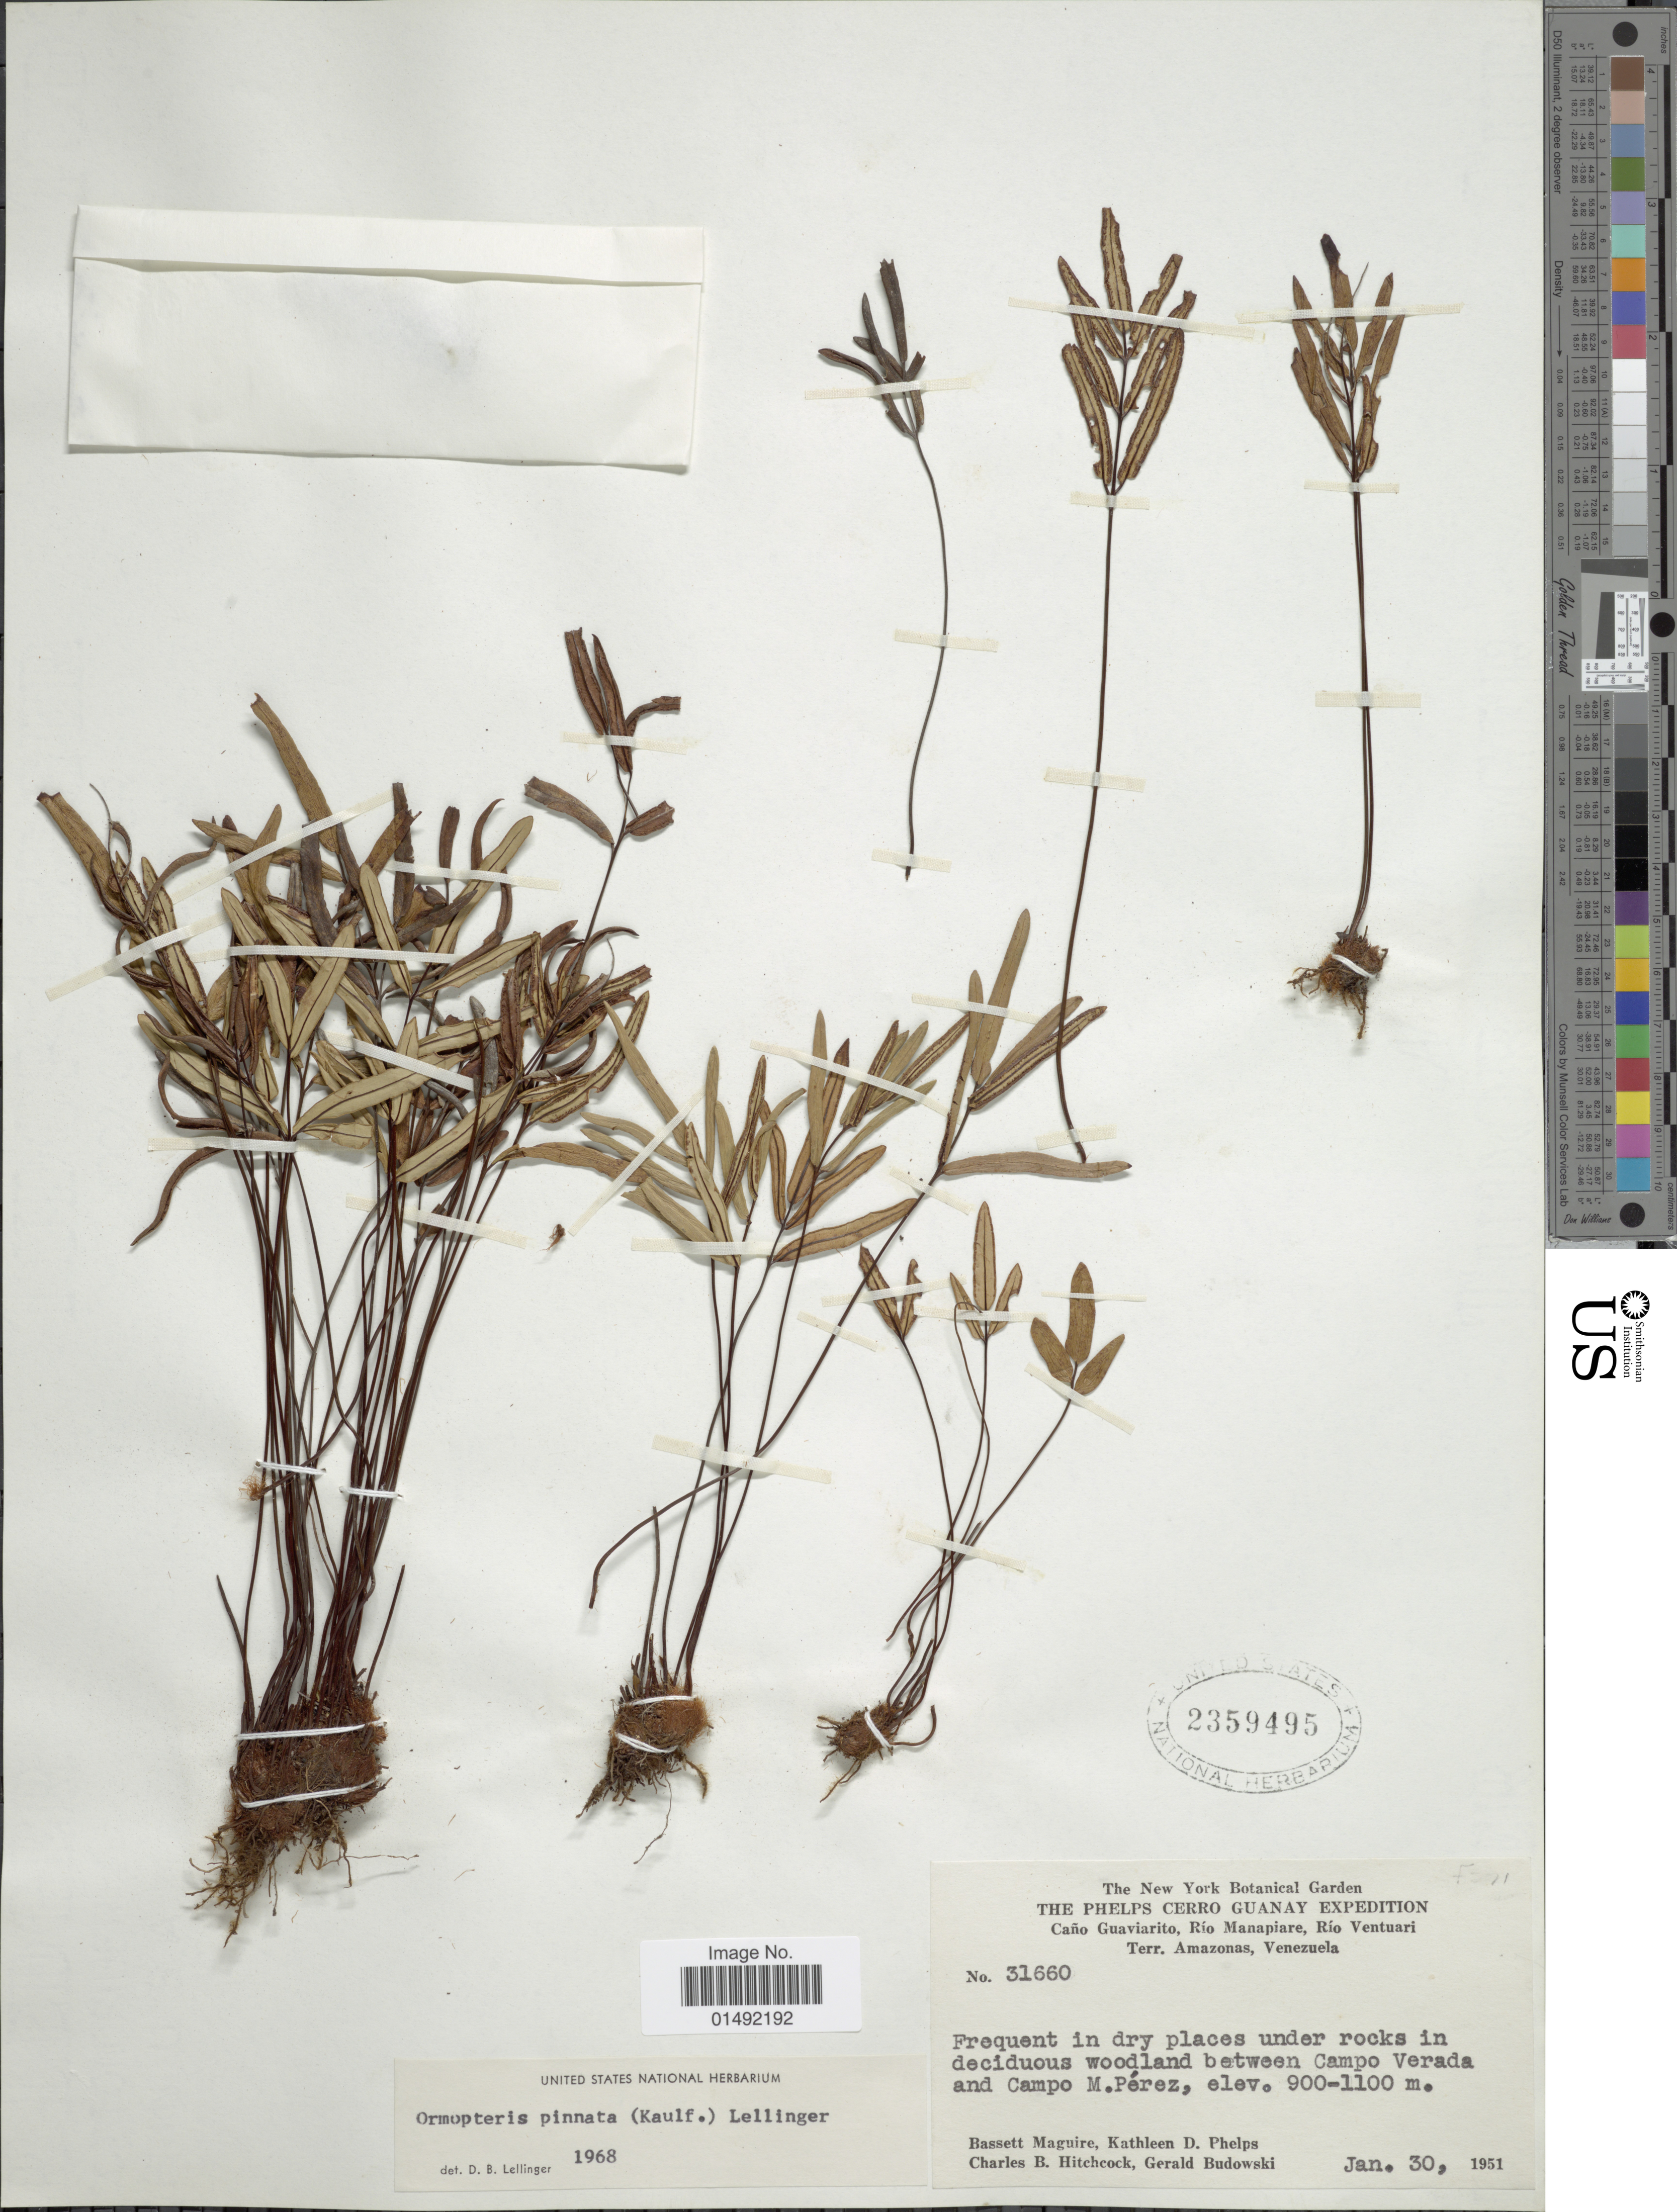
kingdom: Plantae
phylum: Tracheophyta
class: Polypodiopsida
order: Polypodiales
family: Pteridaceae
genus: Pellaea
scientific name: Pellaea pinnata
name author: (Kaulf.) Prantl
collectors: B. Maguire, K. D. Phelps, C. B. Hitchcock & G. Budowski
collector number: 31660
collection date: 1951-01-30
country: Venezuela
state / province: Amazonas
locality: Caño Guaviarito, Río Manapiare, Río Ventuari, Terr. Amazonas, Frequent in dry places under rocks in deciduous woodland between Campo Verada and Campo M.Pérez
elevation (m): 900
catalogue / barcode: US 2359495